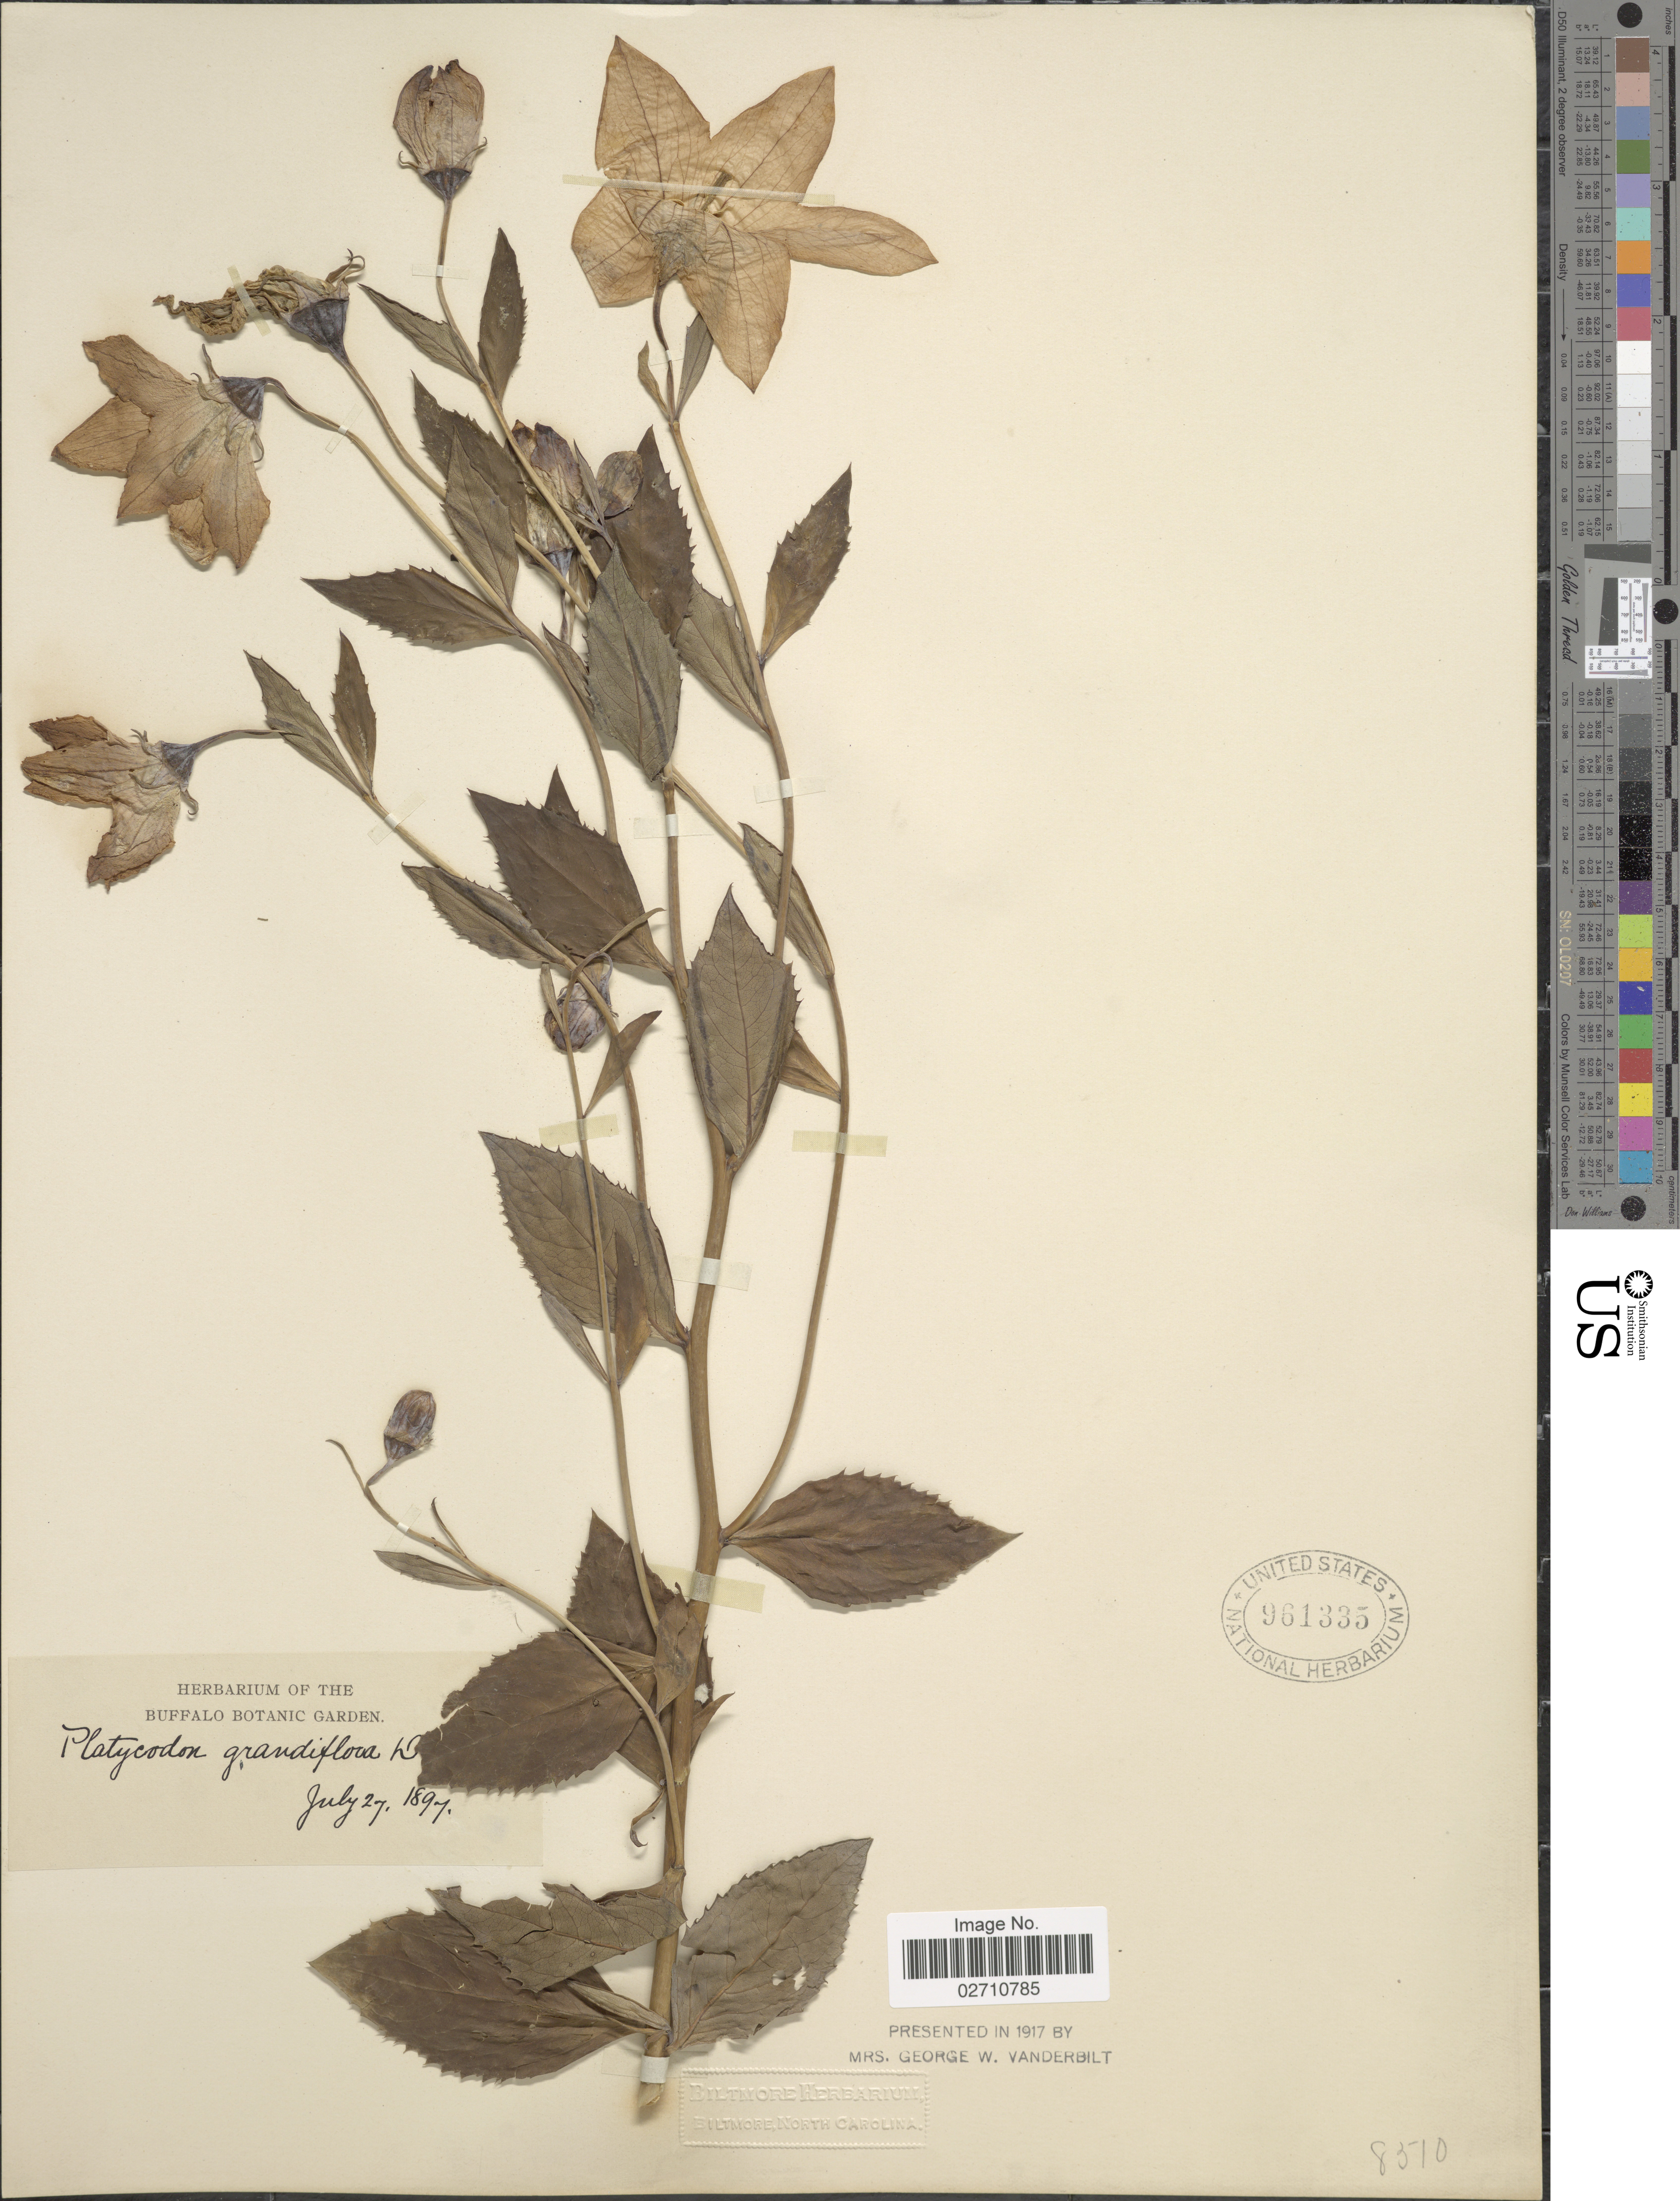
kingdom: Plantae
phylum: Tracheophyta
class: Magnoliopsida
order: Asterales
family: Campanulaceae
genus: Platycodon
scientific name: Platycodon grandiflorus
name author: (Jacq.) A. DC.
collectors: ex herb. Buffalo Botanic Garden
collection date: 1897-07-27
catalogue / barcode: US 961335